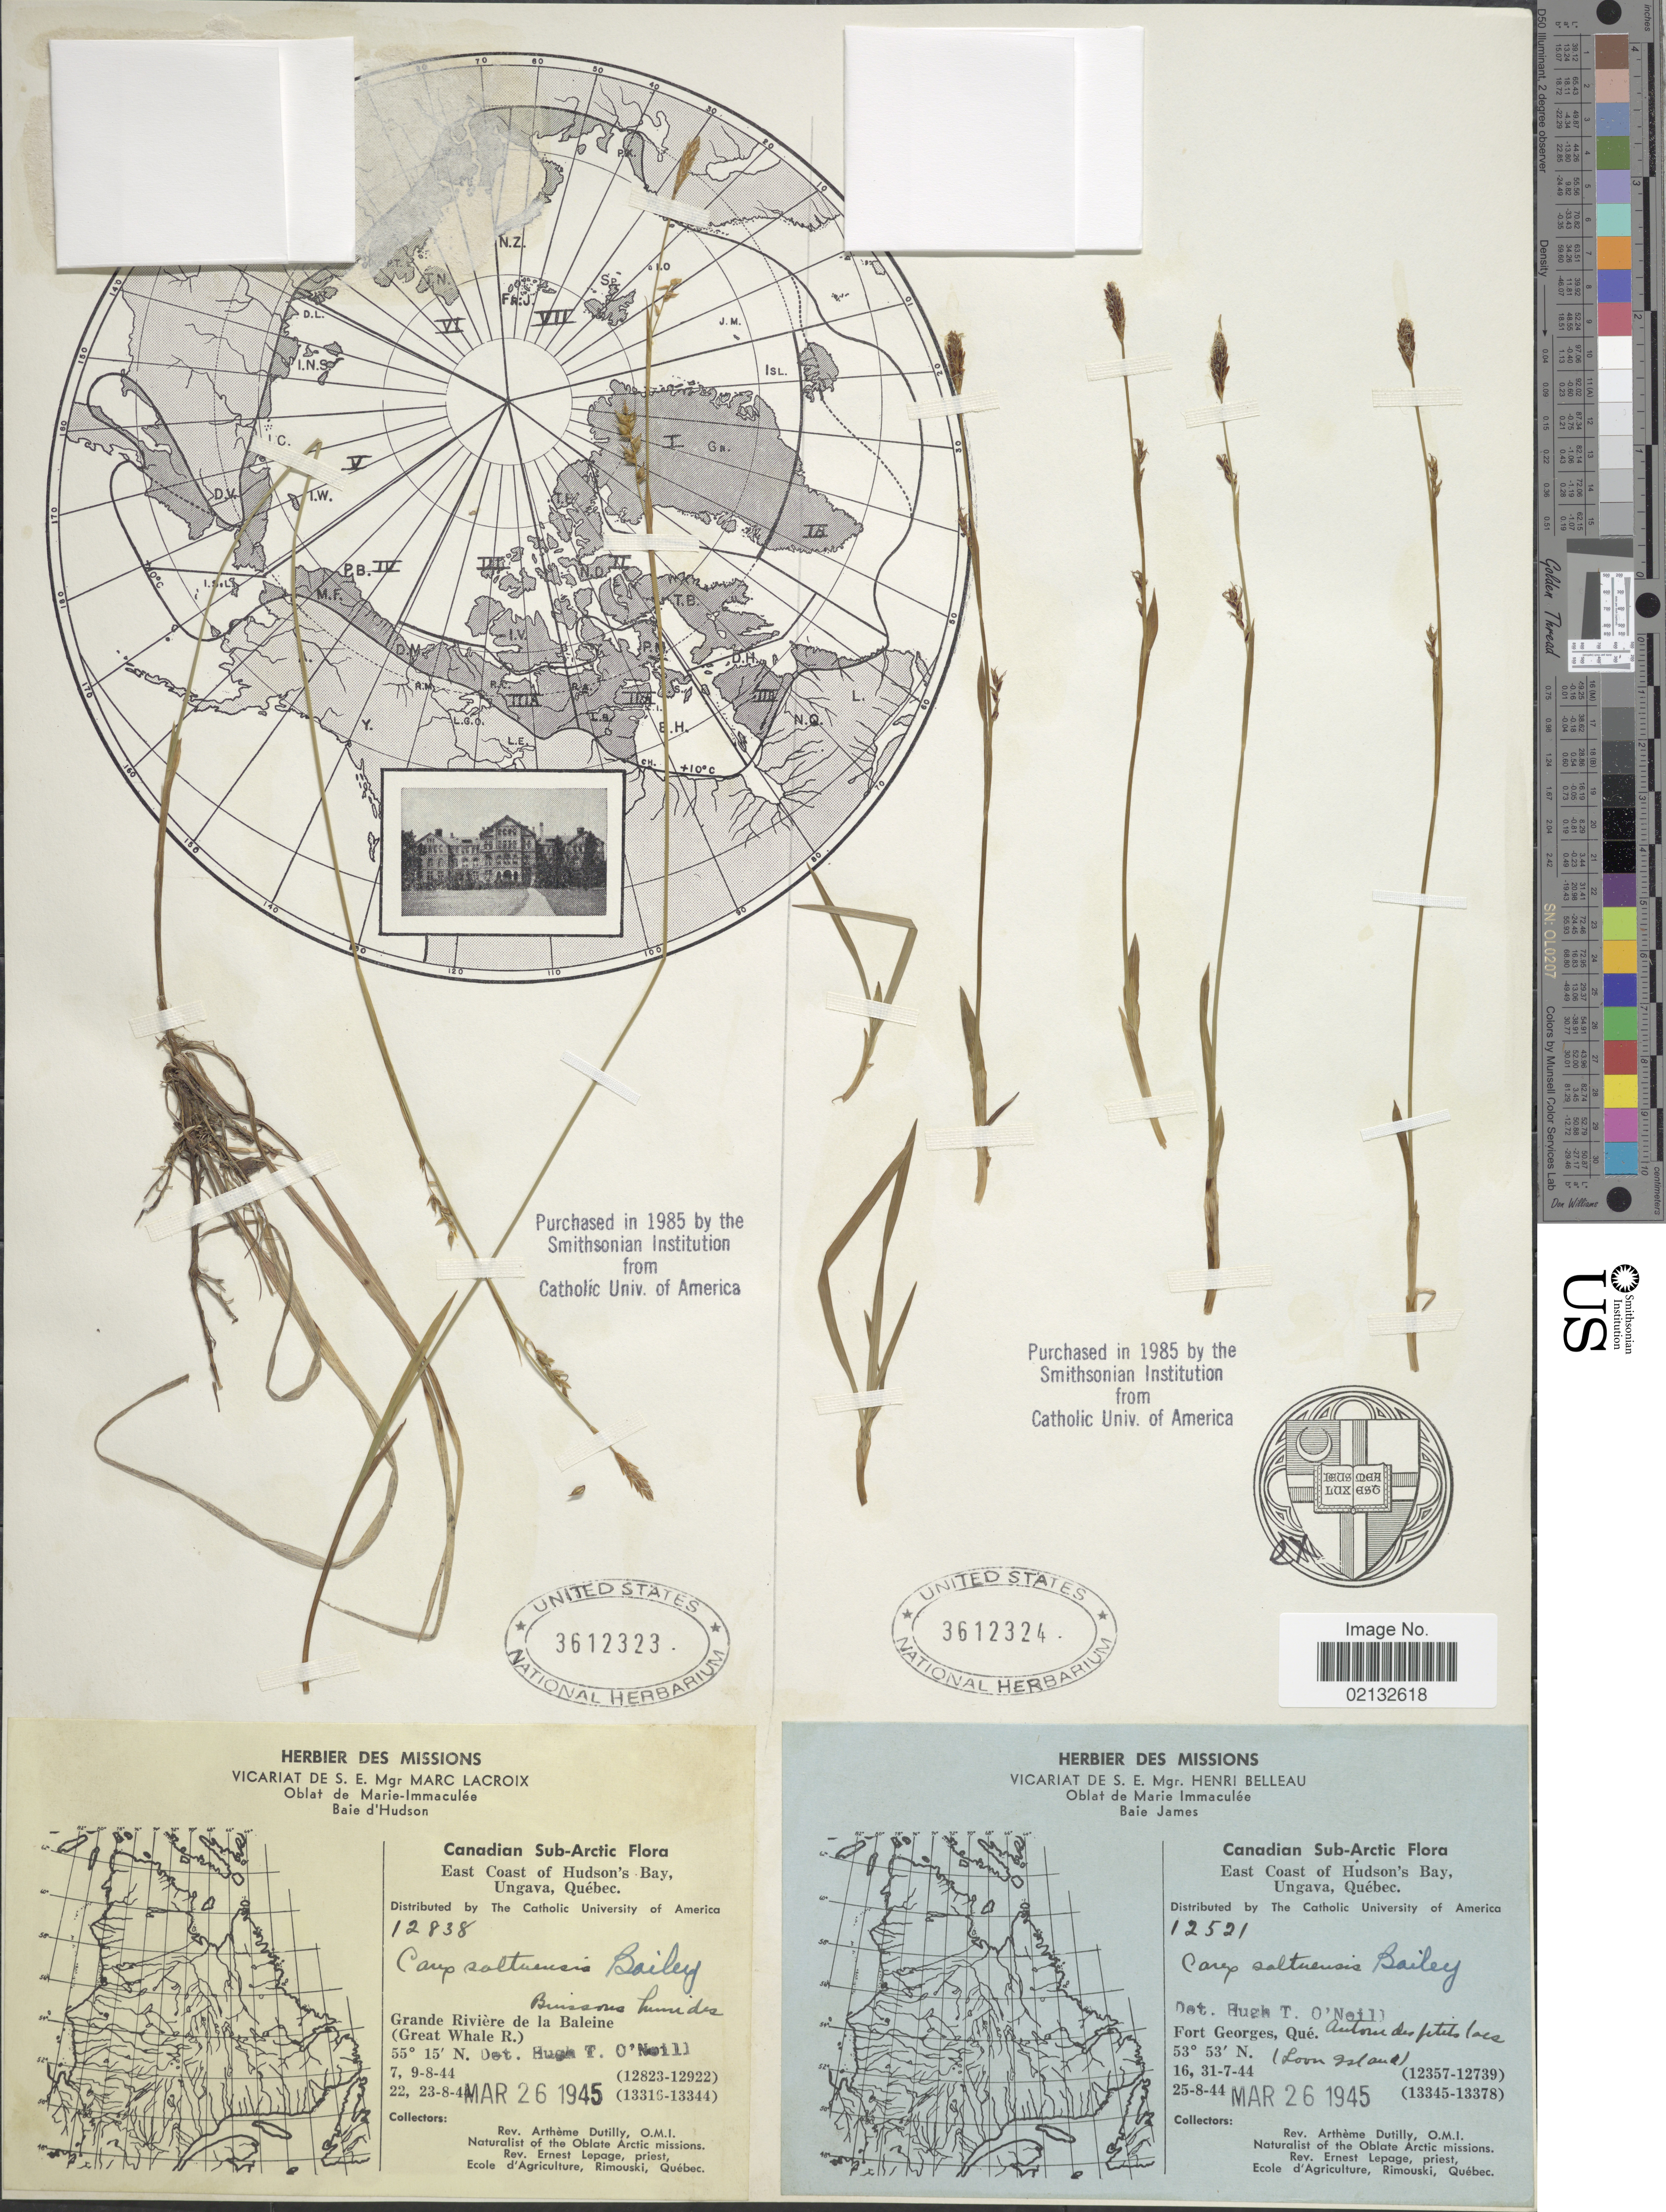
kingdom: Plantae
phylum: Tracheophyta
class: Liliopsida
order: Poales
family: Cyperaceae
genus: Carex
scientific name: Carex vaginata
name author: Tausch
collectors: A. Dutilly & E. Lepage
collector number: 12521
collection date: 1944-07-16/1944-08-25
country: Canada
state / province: Quebec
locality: Canadian Sub-Arctic. East Coast of Hudson's Bay, Ungava. Fort Georges, Autour des petits lacs (Loon Island)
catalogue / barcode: US 3612324-2